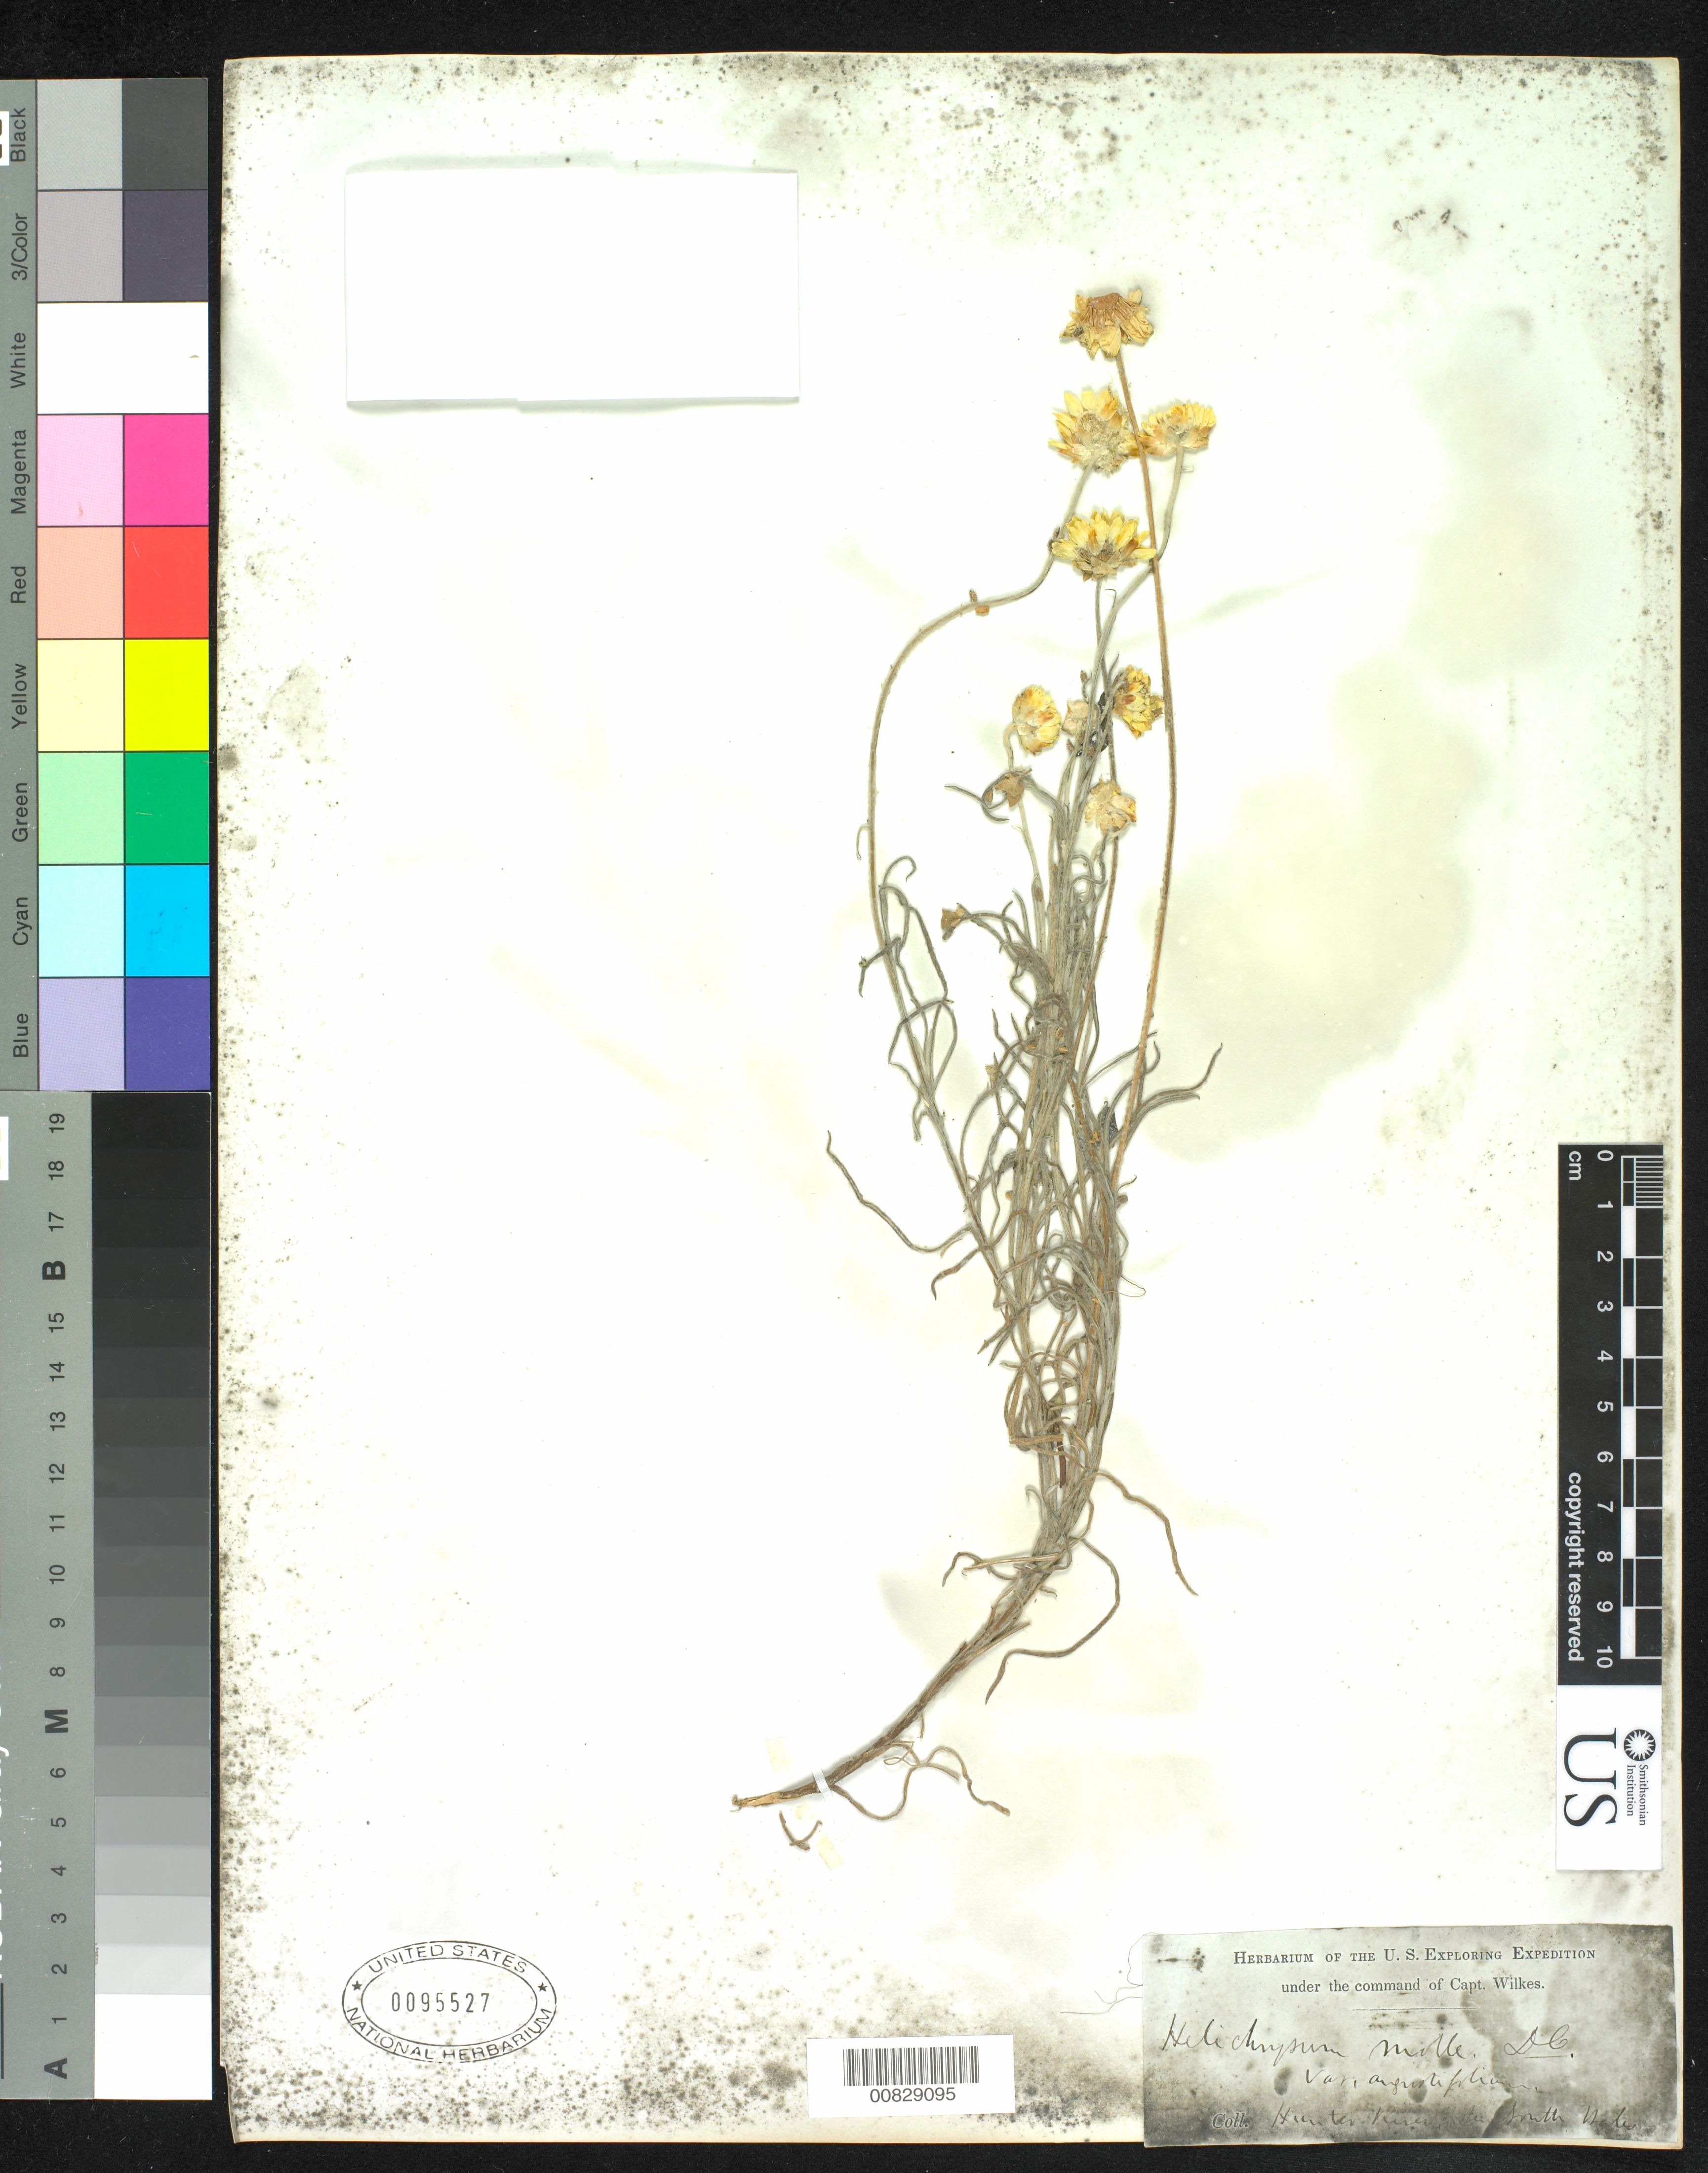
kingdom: Plantae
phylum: Tracheophyta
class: Magnoliopsida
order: Asterales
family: Asteraceae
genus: Helichrysum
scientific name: Helichrysum molle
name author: A. Cunn. ex DC.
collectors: Wilkes Explor. Exped.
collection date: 1838/1842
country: Australia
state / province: New South Wales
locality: Hunter's River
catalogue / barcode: US 95527